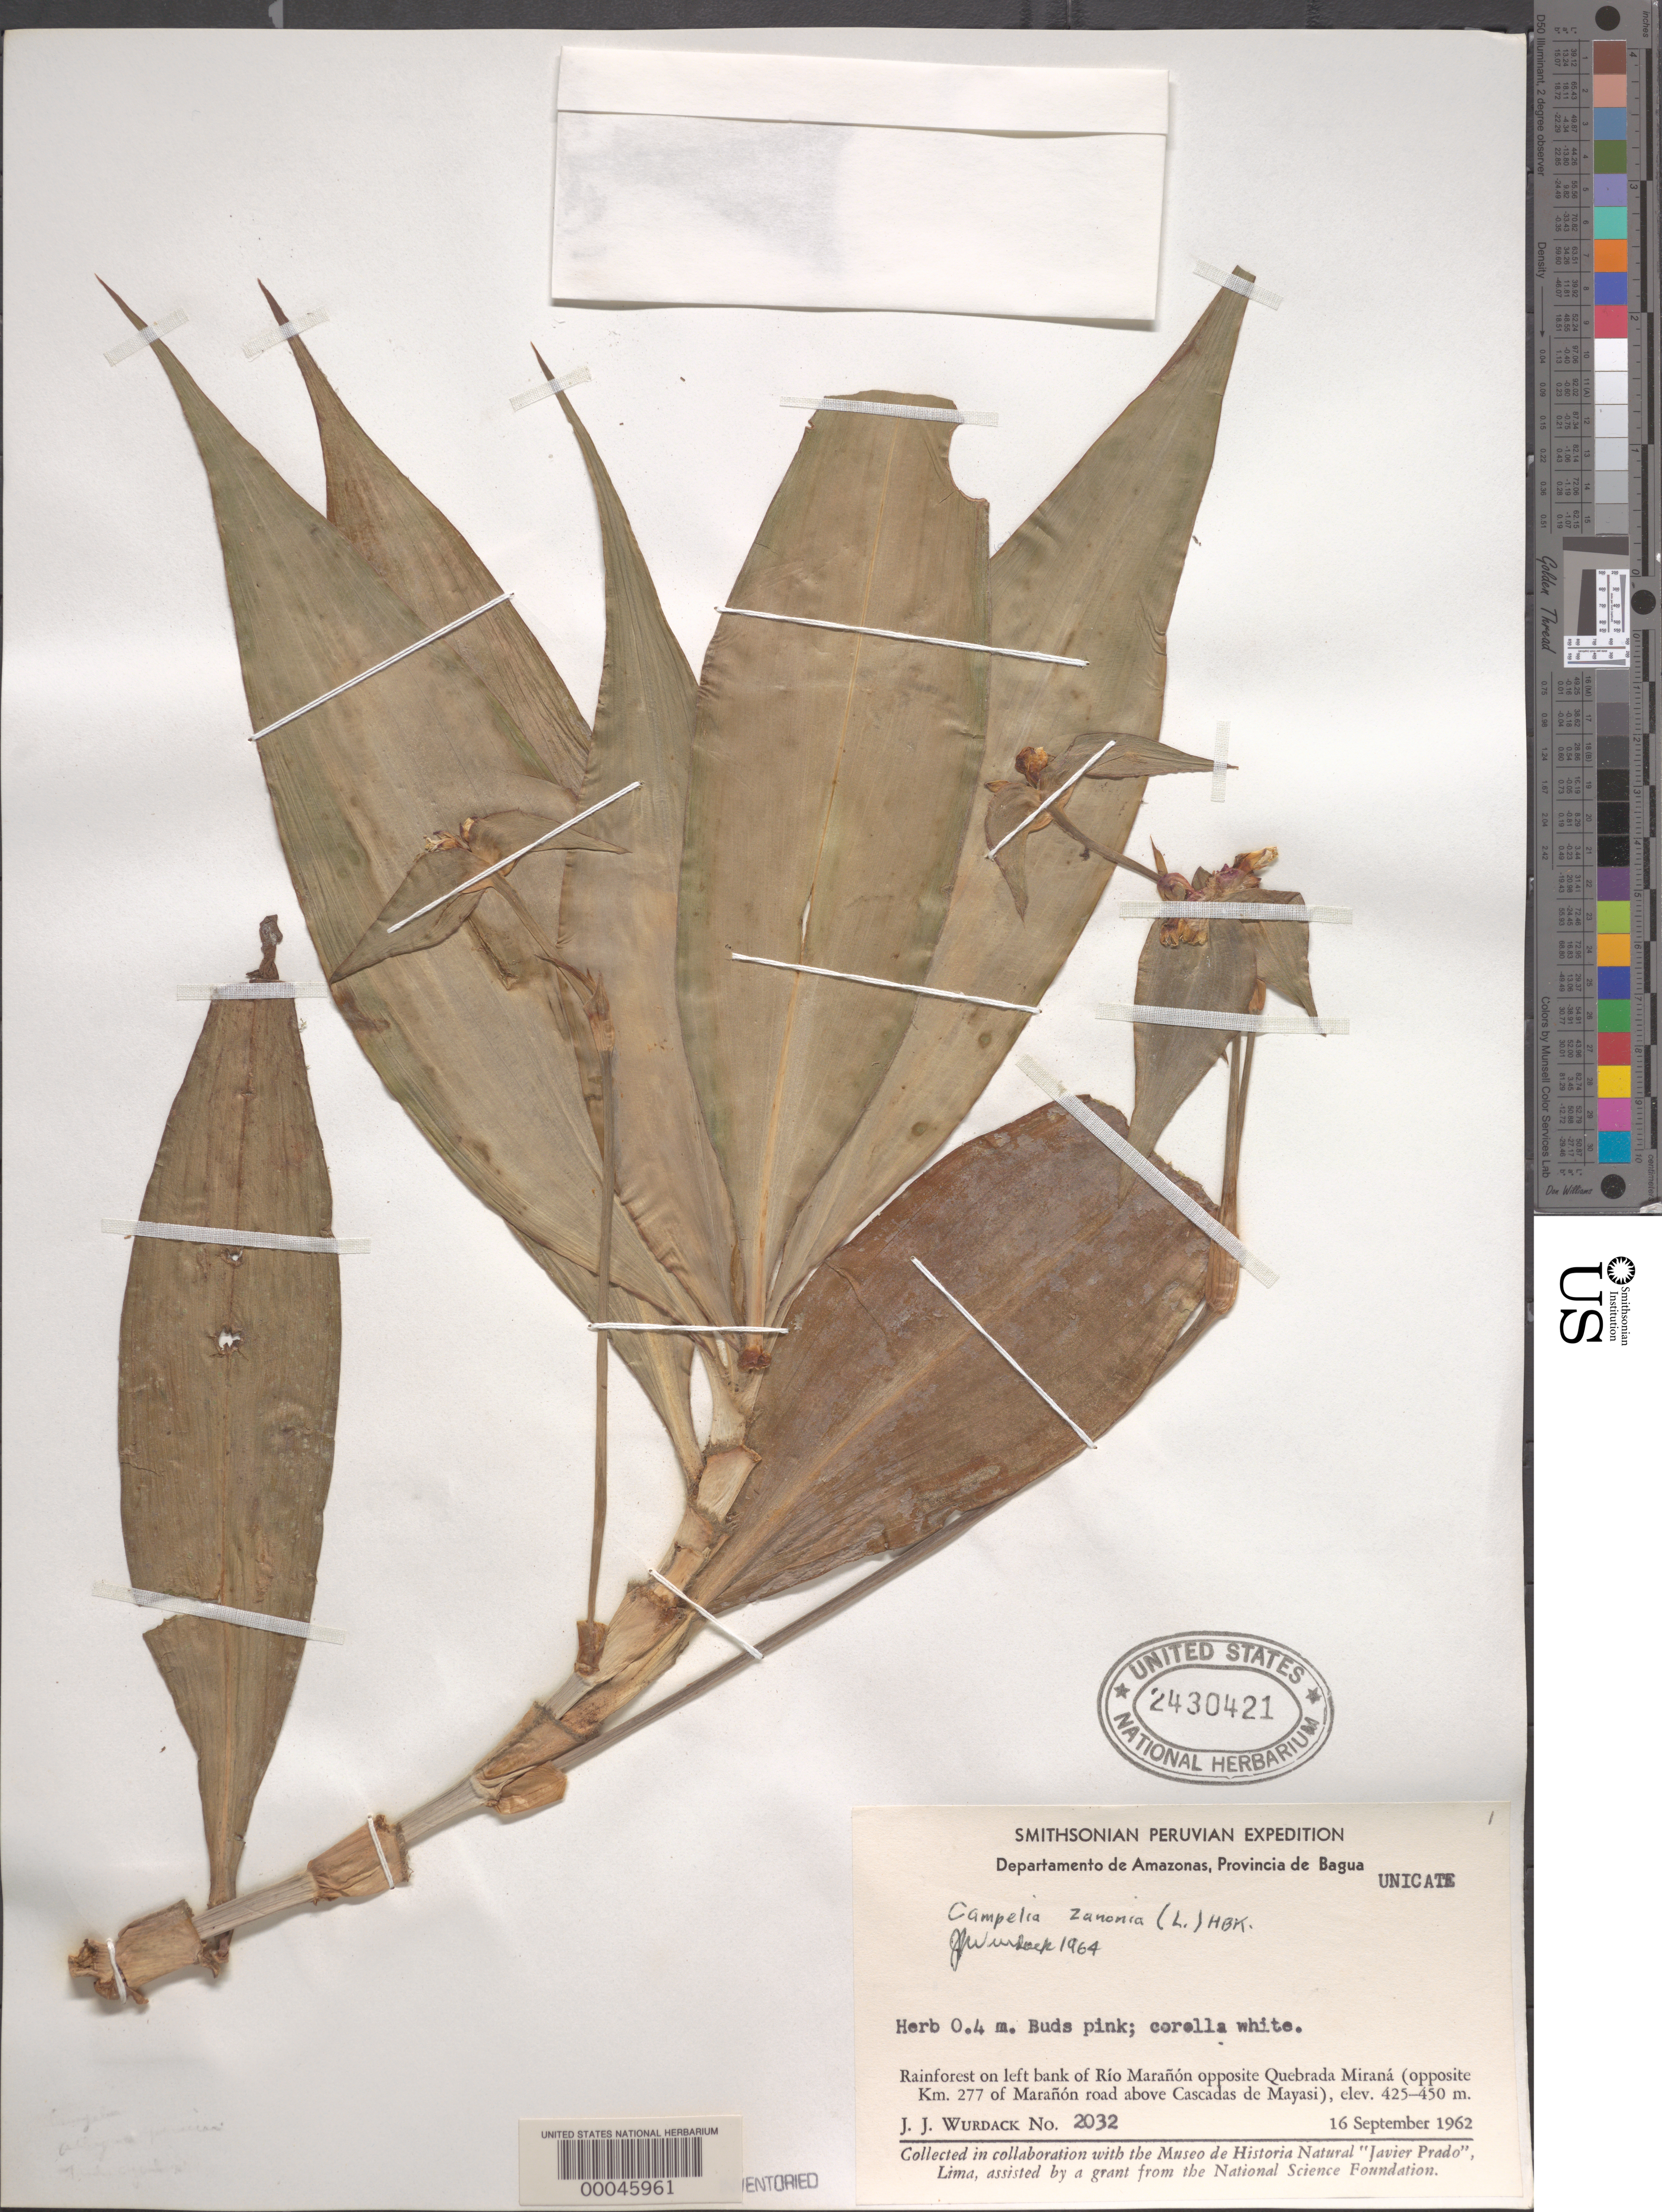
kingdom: Plantae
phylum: Tracheophyta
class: Liliopsida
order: Commelinales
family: Commelinaceae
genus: Tradescantia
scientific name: Tradescantia zanonia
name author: (L.) Sw.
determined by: Wurdack, John J., (US), US (UNITED STATES)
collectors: J. J. Wurdack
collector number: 2032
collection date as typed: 16 Sep 1962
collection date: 1962-09-16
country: Peru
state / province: Amazonas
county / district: Bagua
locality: Río Maranon, opposite Quebrada Mirana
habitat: Riverbank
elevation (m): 425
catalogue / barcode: US 2430421